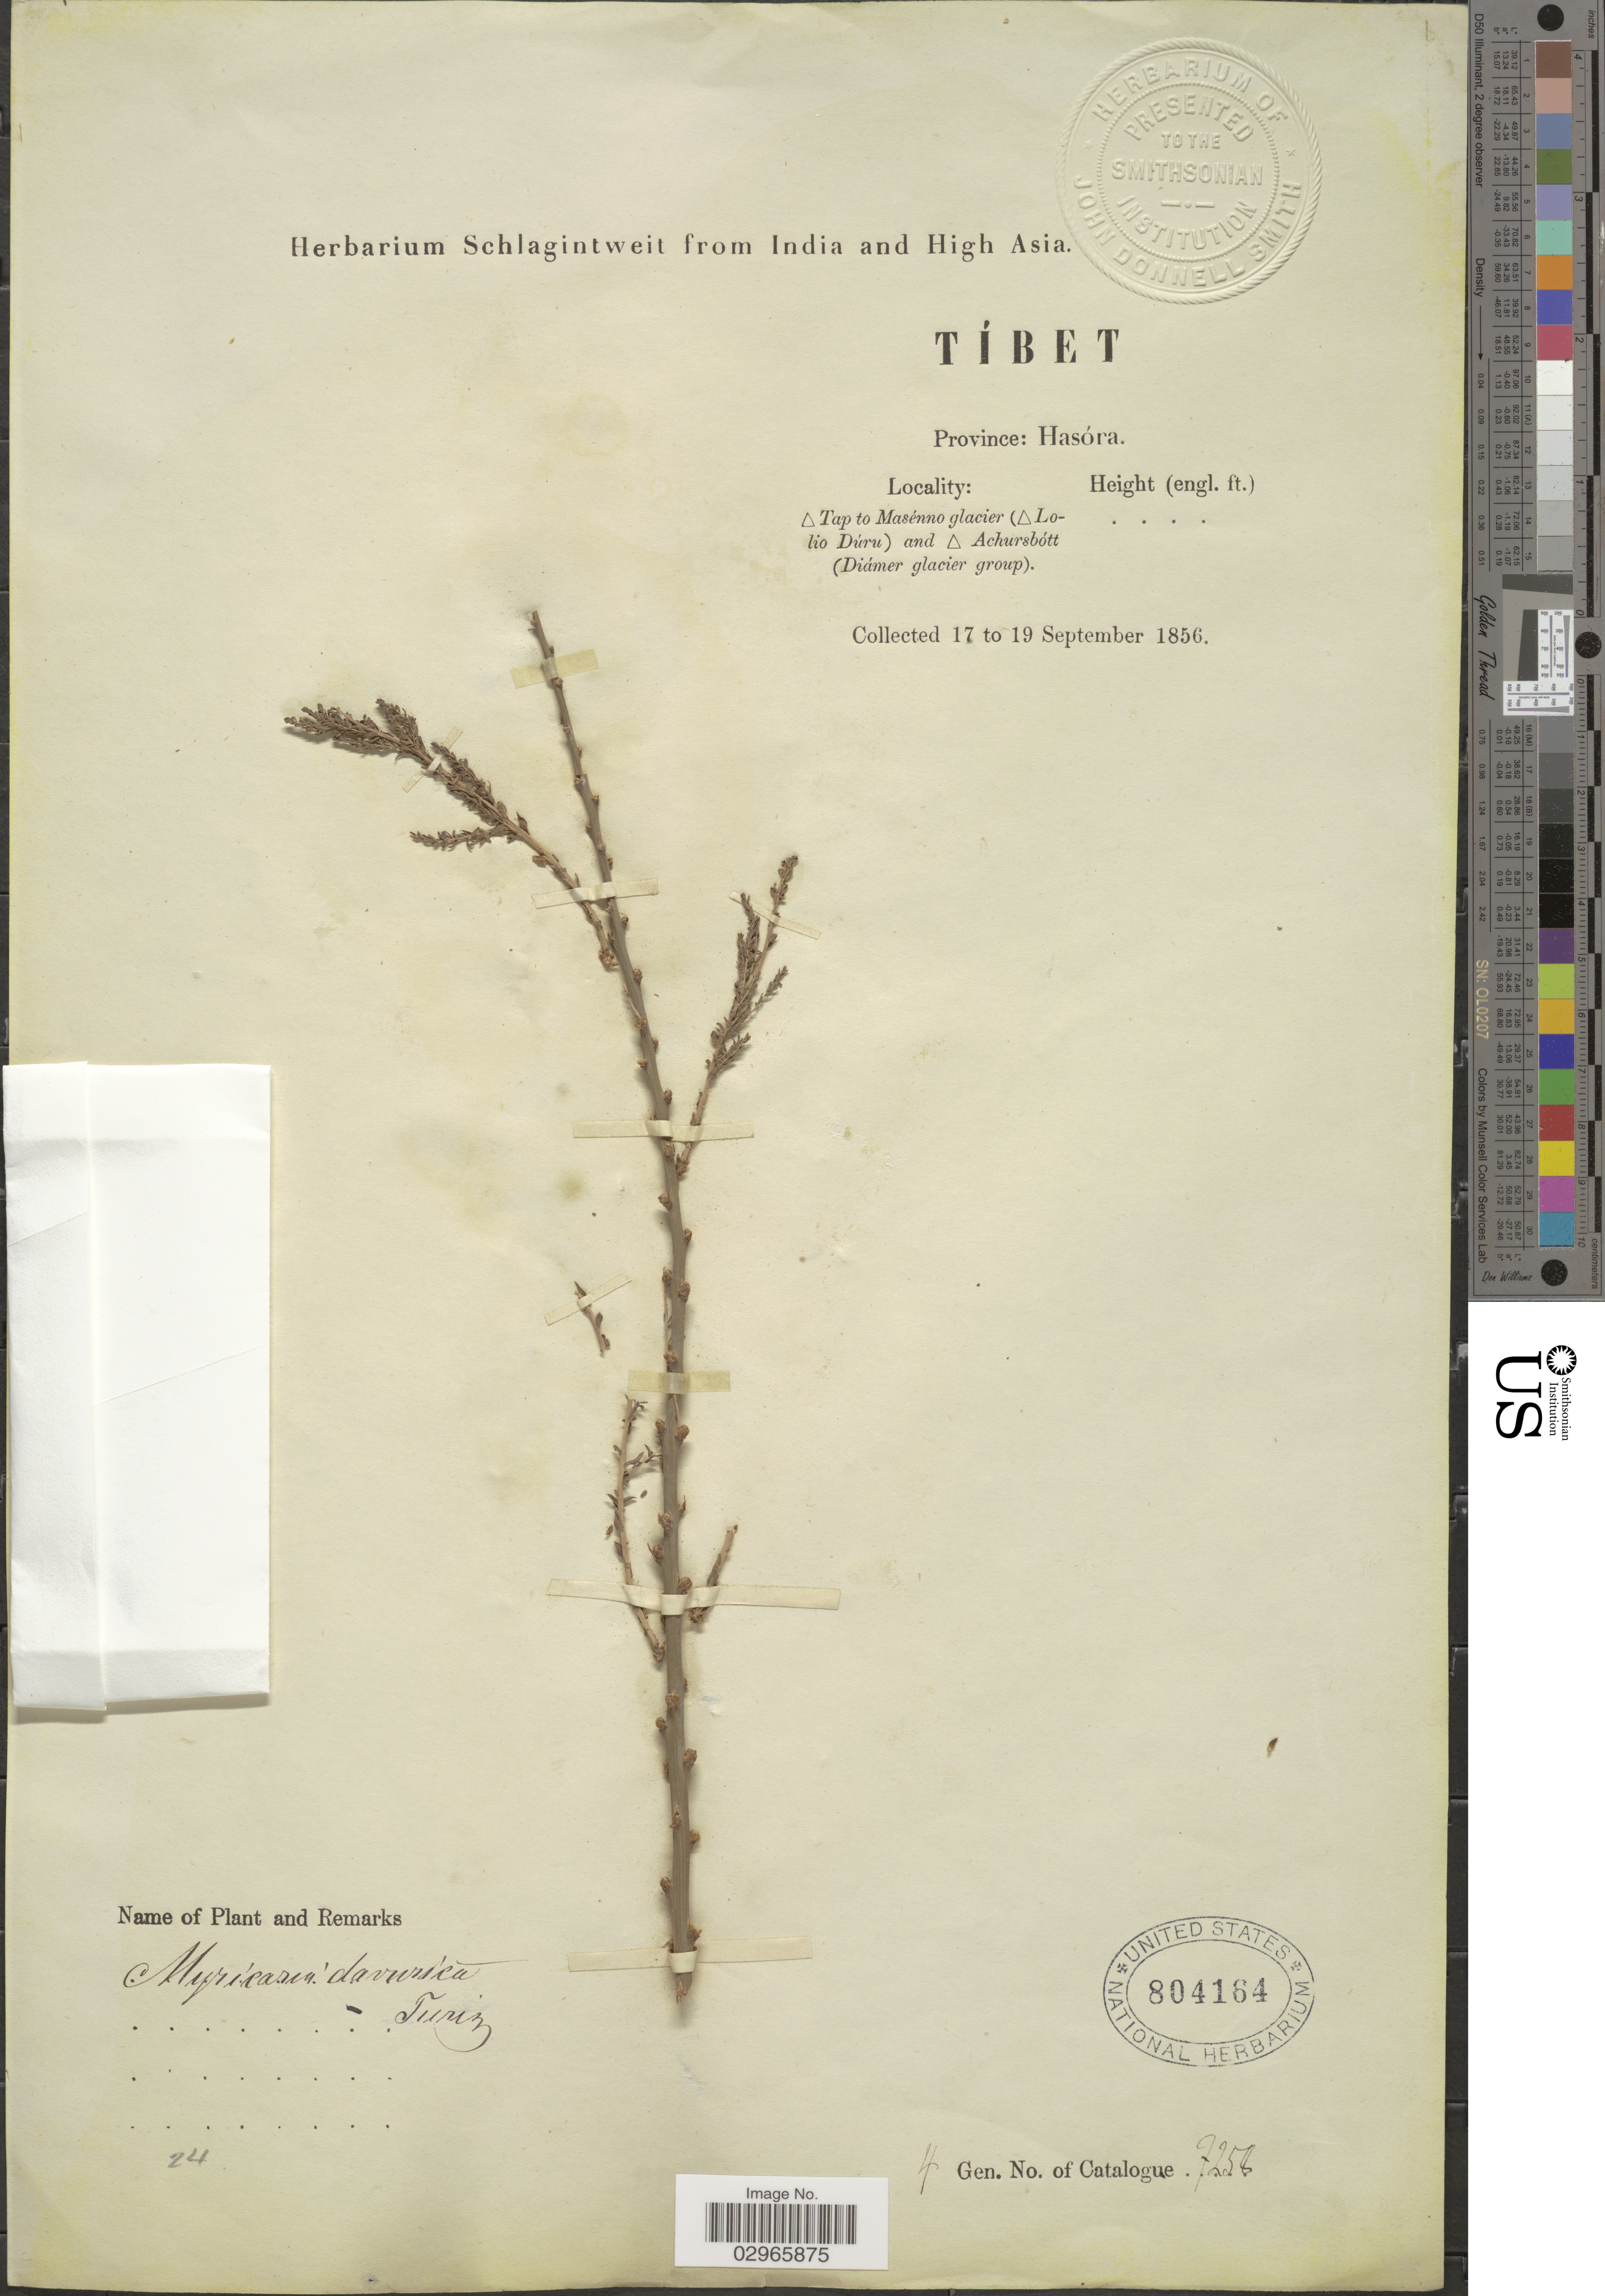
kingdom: Plantae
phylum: Tracheophyta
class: Magnoliopsida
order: Caryophyllales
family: Tamaricaceae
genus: Myricaria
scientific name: Myricaria dahurica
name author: DC.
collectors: ex herb. Schlagintweit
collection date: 1856-09-17/1856-09-19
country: China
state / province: Xizang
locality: Tíbet. Provnce: Hasóra. Tap to Masénno glacier (Lolio Dúru) and Achursbótt (Diámer glacier group).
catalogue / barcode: US 804164